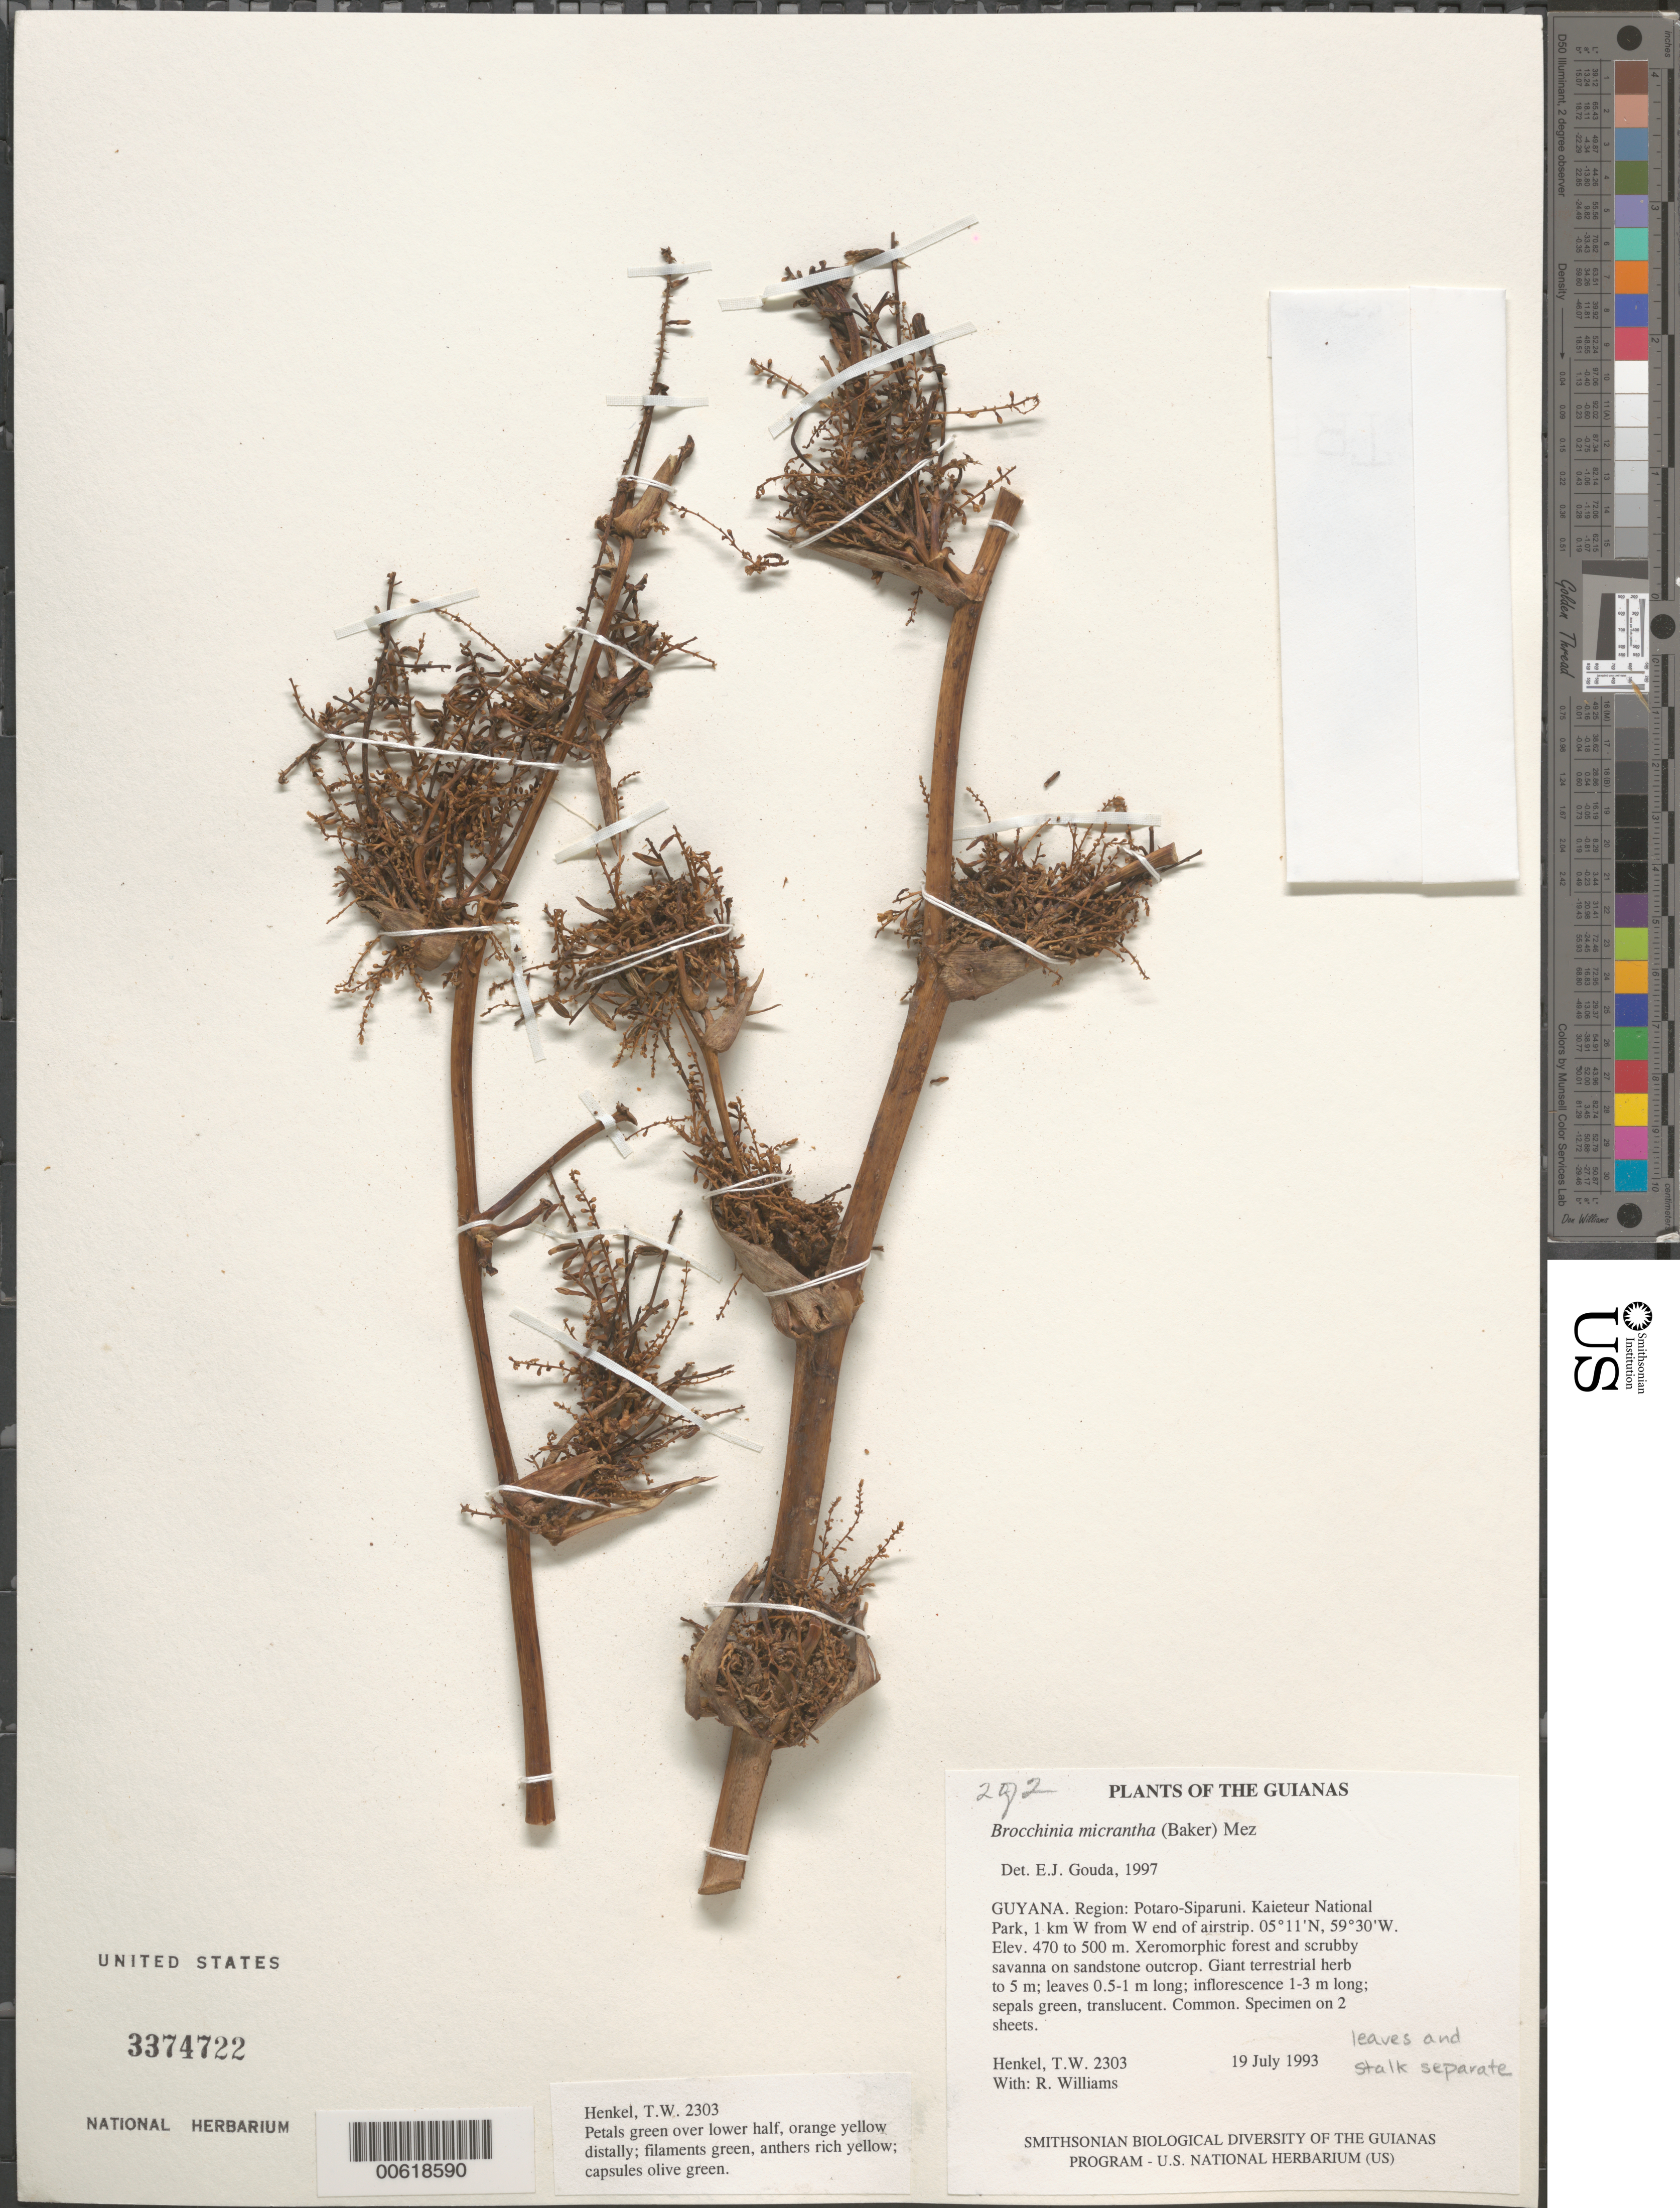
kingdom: Plantae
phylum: Tracheophyta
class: Liliopsida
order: Poales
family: Bromeliaceae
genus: Brocchinia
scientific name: Brocchinia micrantha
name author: (Baker) Mez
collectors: T. Henkel & R. Williams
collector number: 2303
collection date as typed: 19 July 1993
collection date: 1993-07-19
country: Guyana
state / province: Potaro-Siparuni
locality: Kaieteur National Park, 1 km W from W end of airstrip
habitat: Xeromorphic forest and scrubby savanna on sandstone outcrop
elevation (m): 470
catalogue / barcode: US 3374722